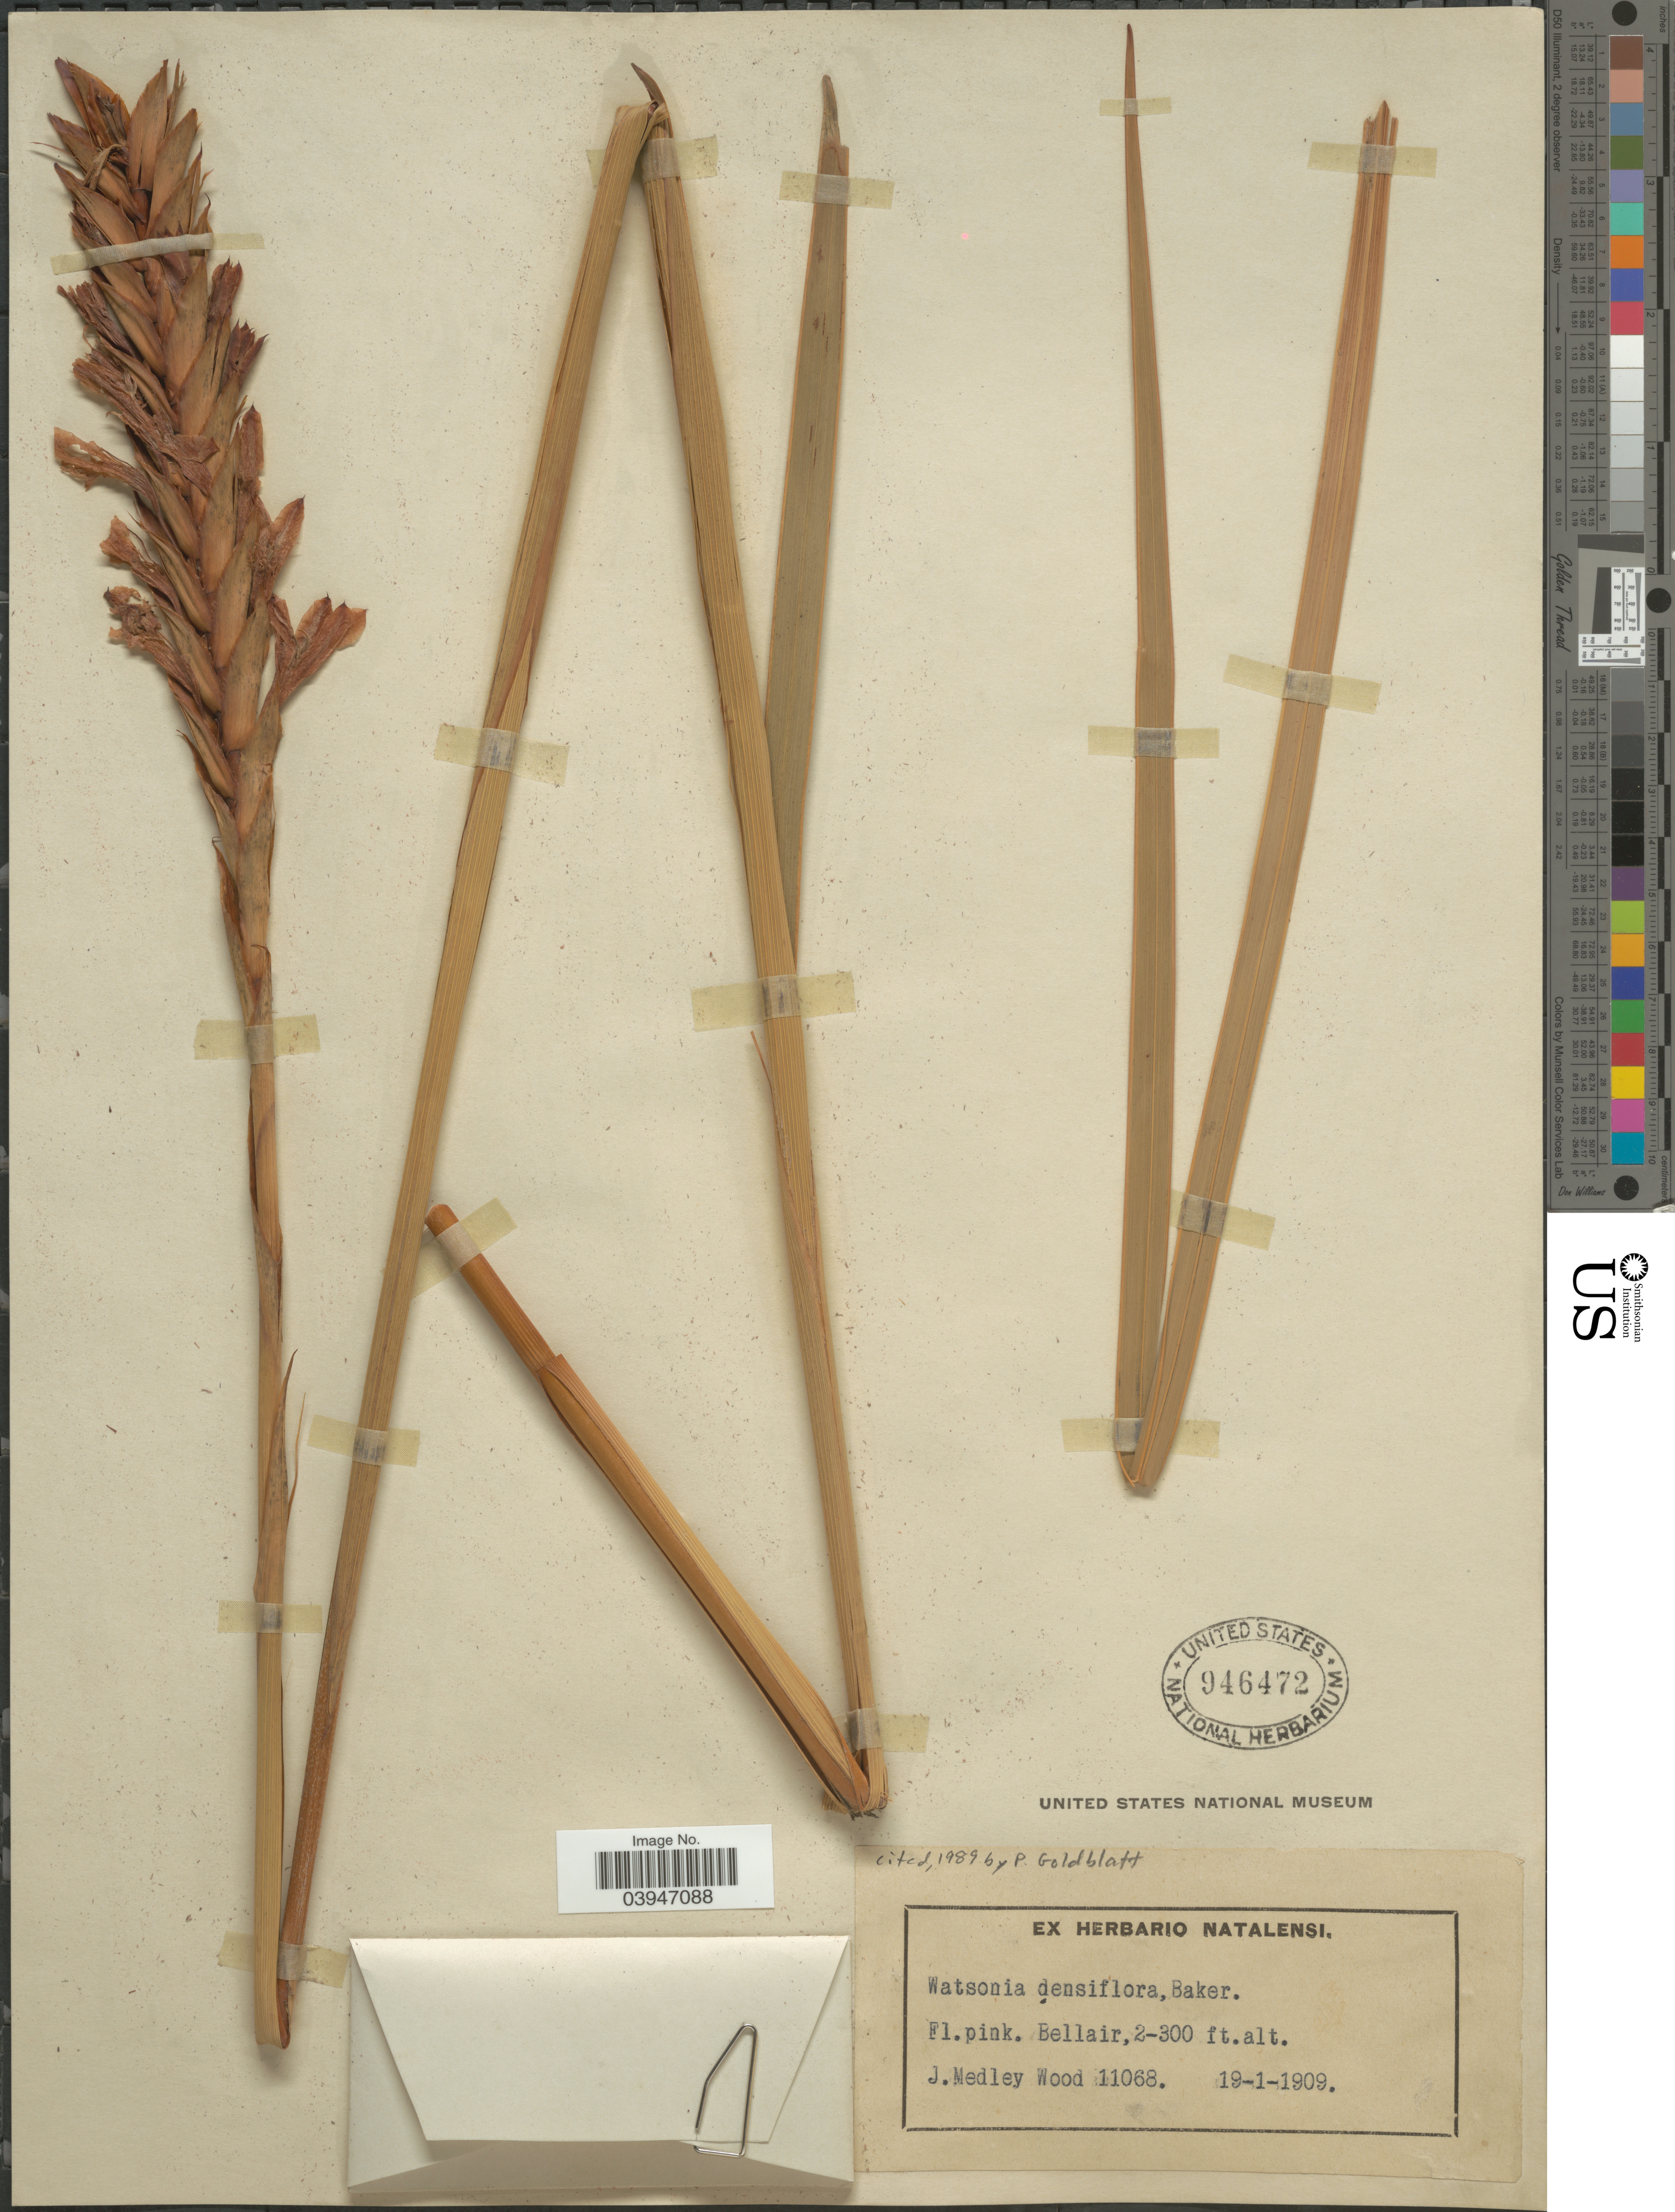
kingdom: Plantae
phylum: Tracheophyta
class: Liliopsida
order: Asparagales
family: Iridaceae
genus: Watsonia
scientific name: Watsonia densiflora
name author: Baker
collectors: J. Medley Wood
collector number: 11068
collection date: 1909-01-19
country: South Africa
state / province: KwaZulu-Natal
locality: Bellair.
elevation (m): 61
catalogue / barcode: US 946472